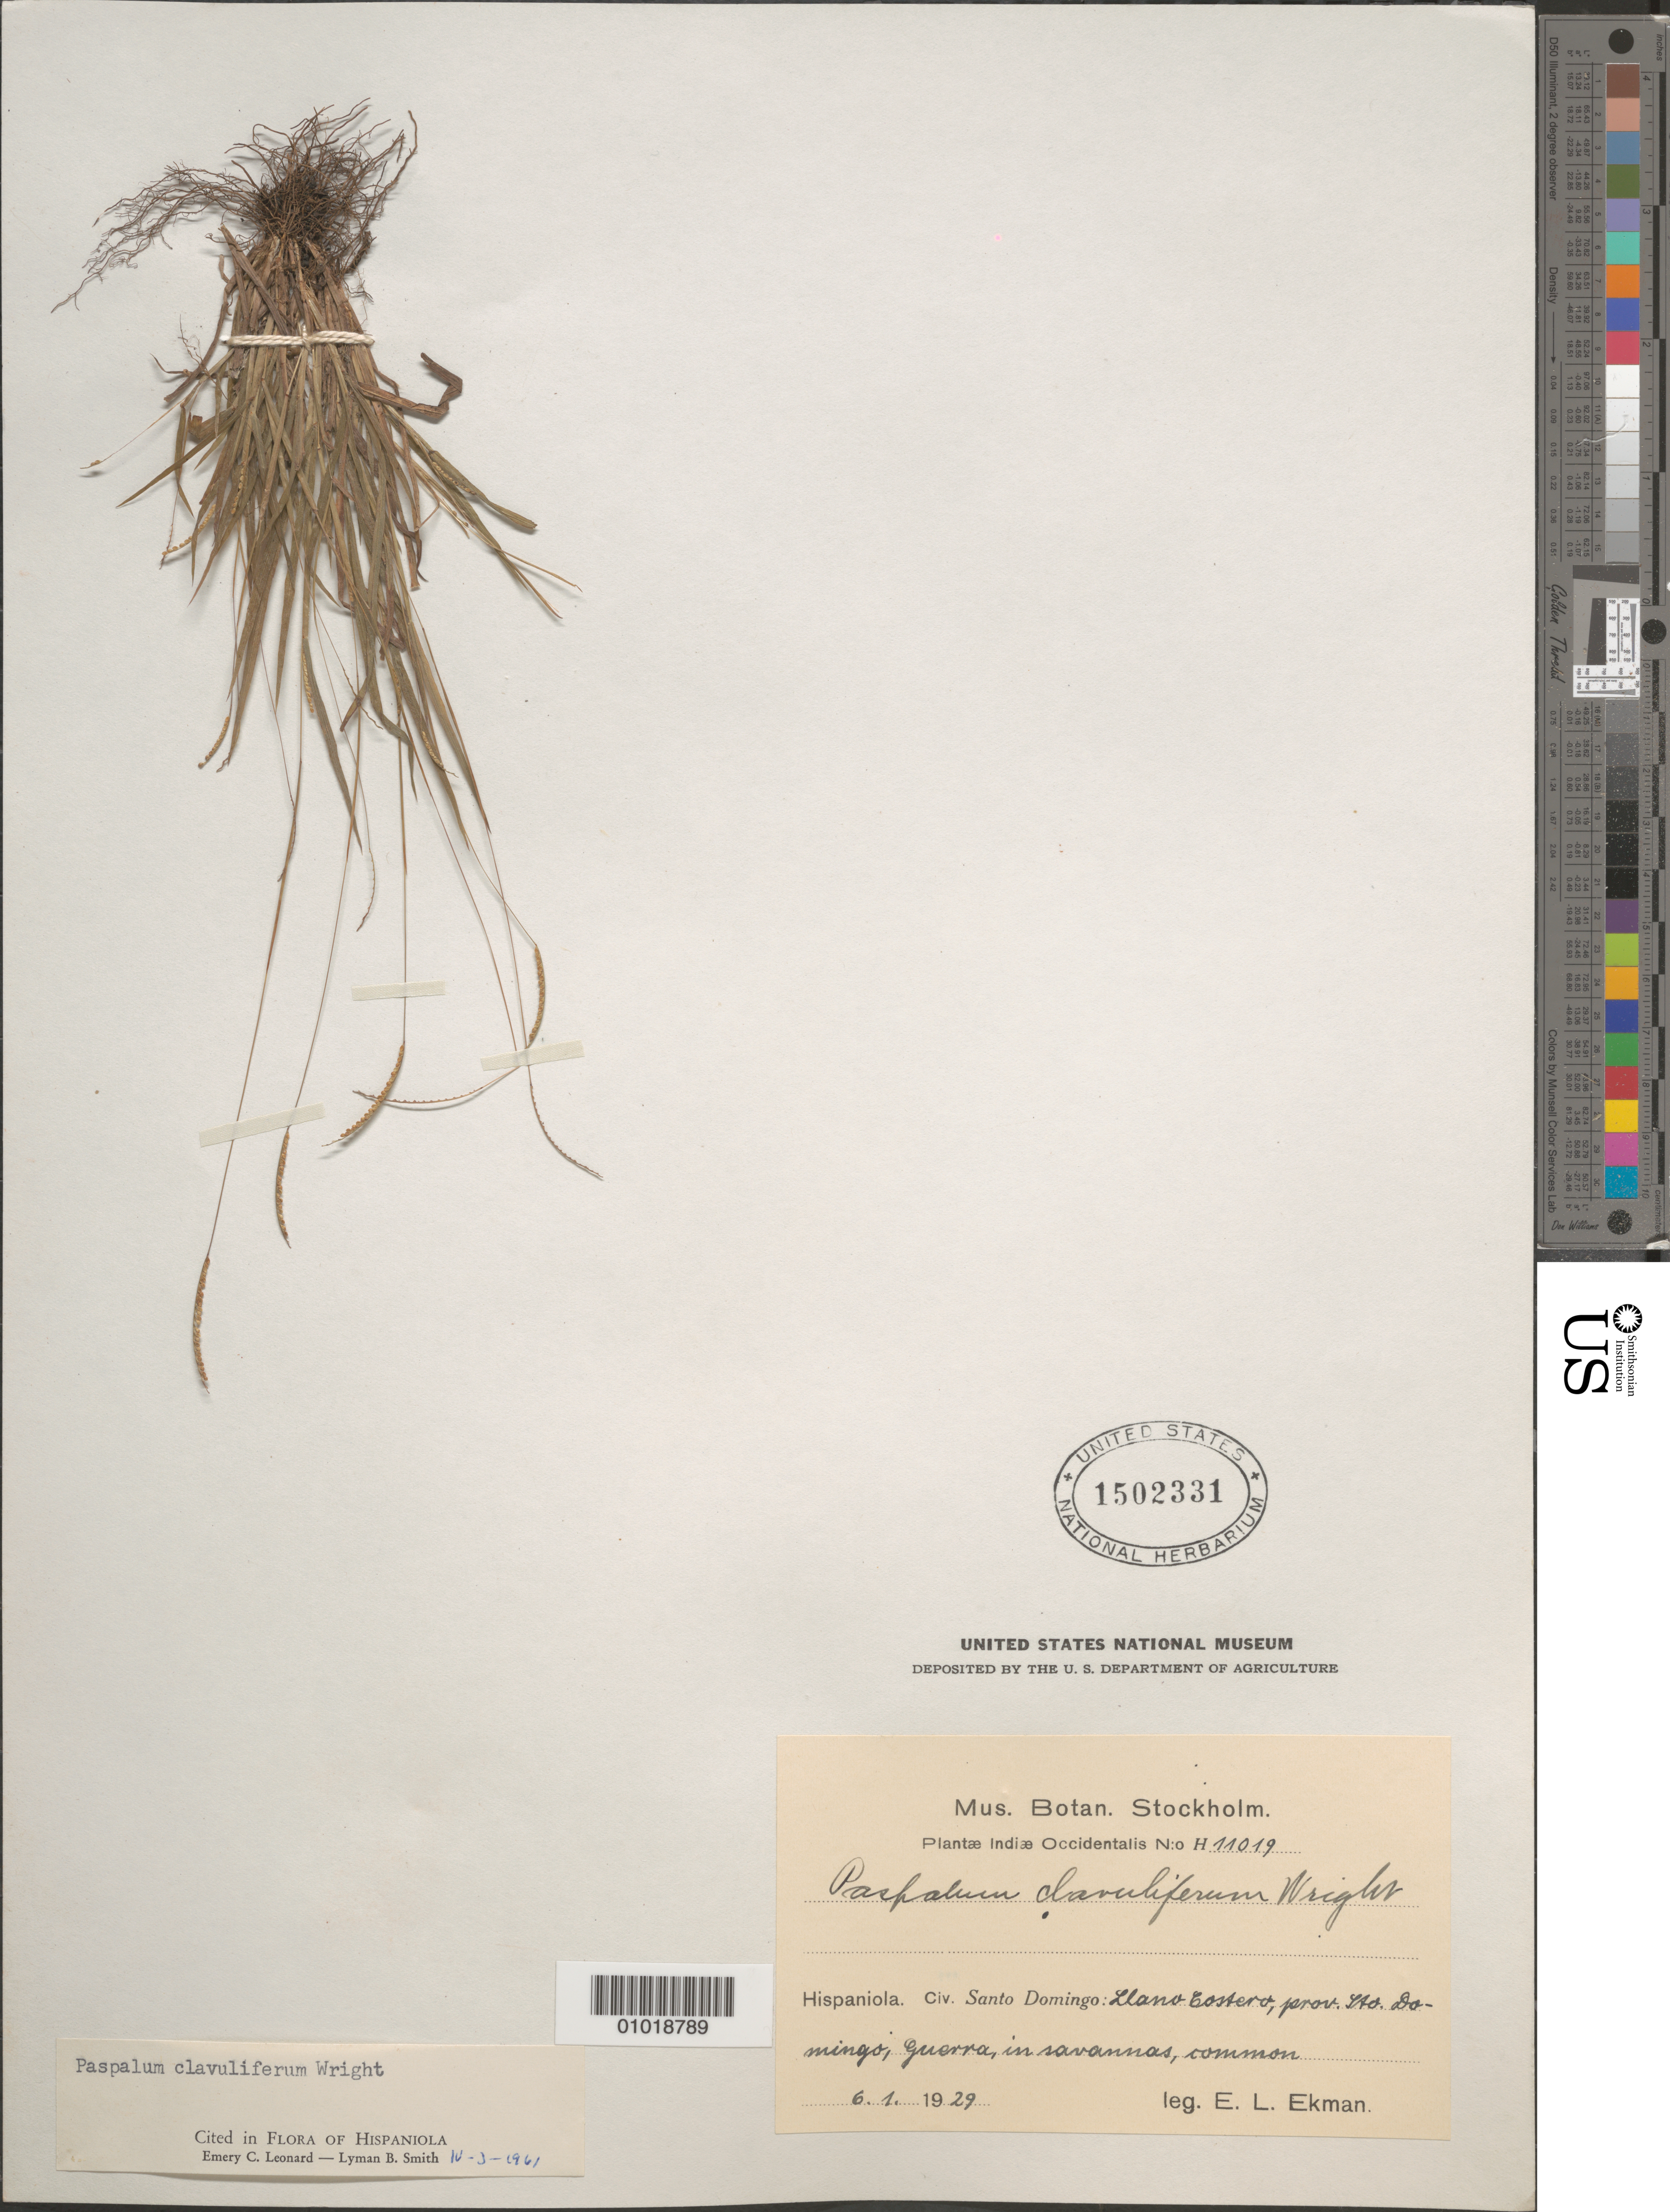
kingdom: Plantae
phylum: Tracheophyta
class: Liliopsida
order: Poales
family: Poaceae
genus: Paspalum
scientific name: Paspalum clavuliferum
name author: C. Wright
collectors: E. L. Ekman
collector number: H 11019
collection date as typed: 06 Jan 1929 or 01 Jun 1929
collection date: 1929-01-06 or 1929-06-01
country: Dominican Republic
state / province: Distrito Nacional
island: Hispaniola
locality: Llano Costero, Guerra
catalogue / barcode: US 1502331